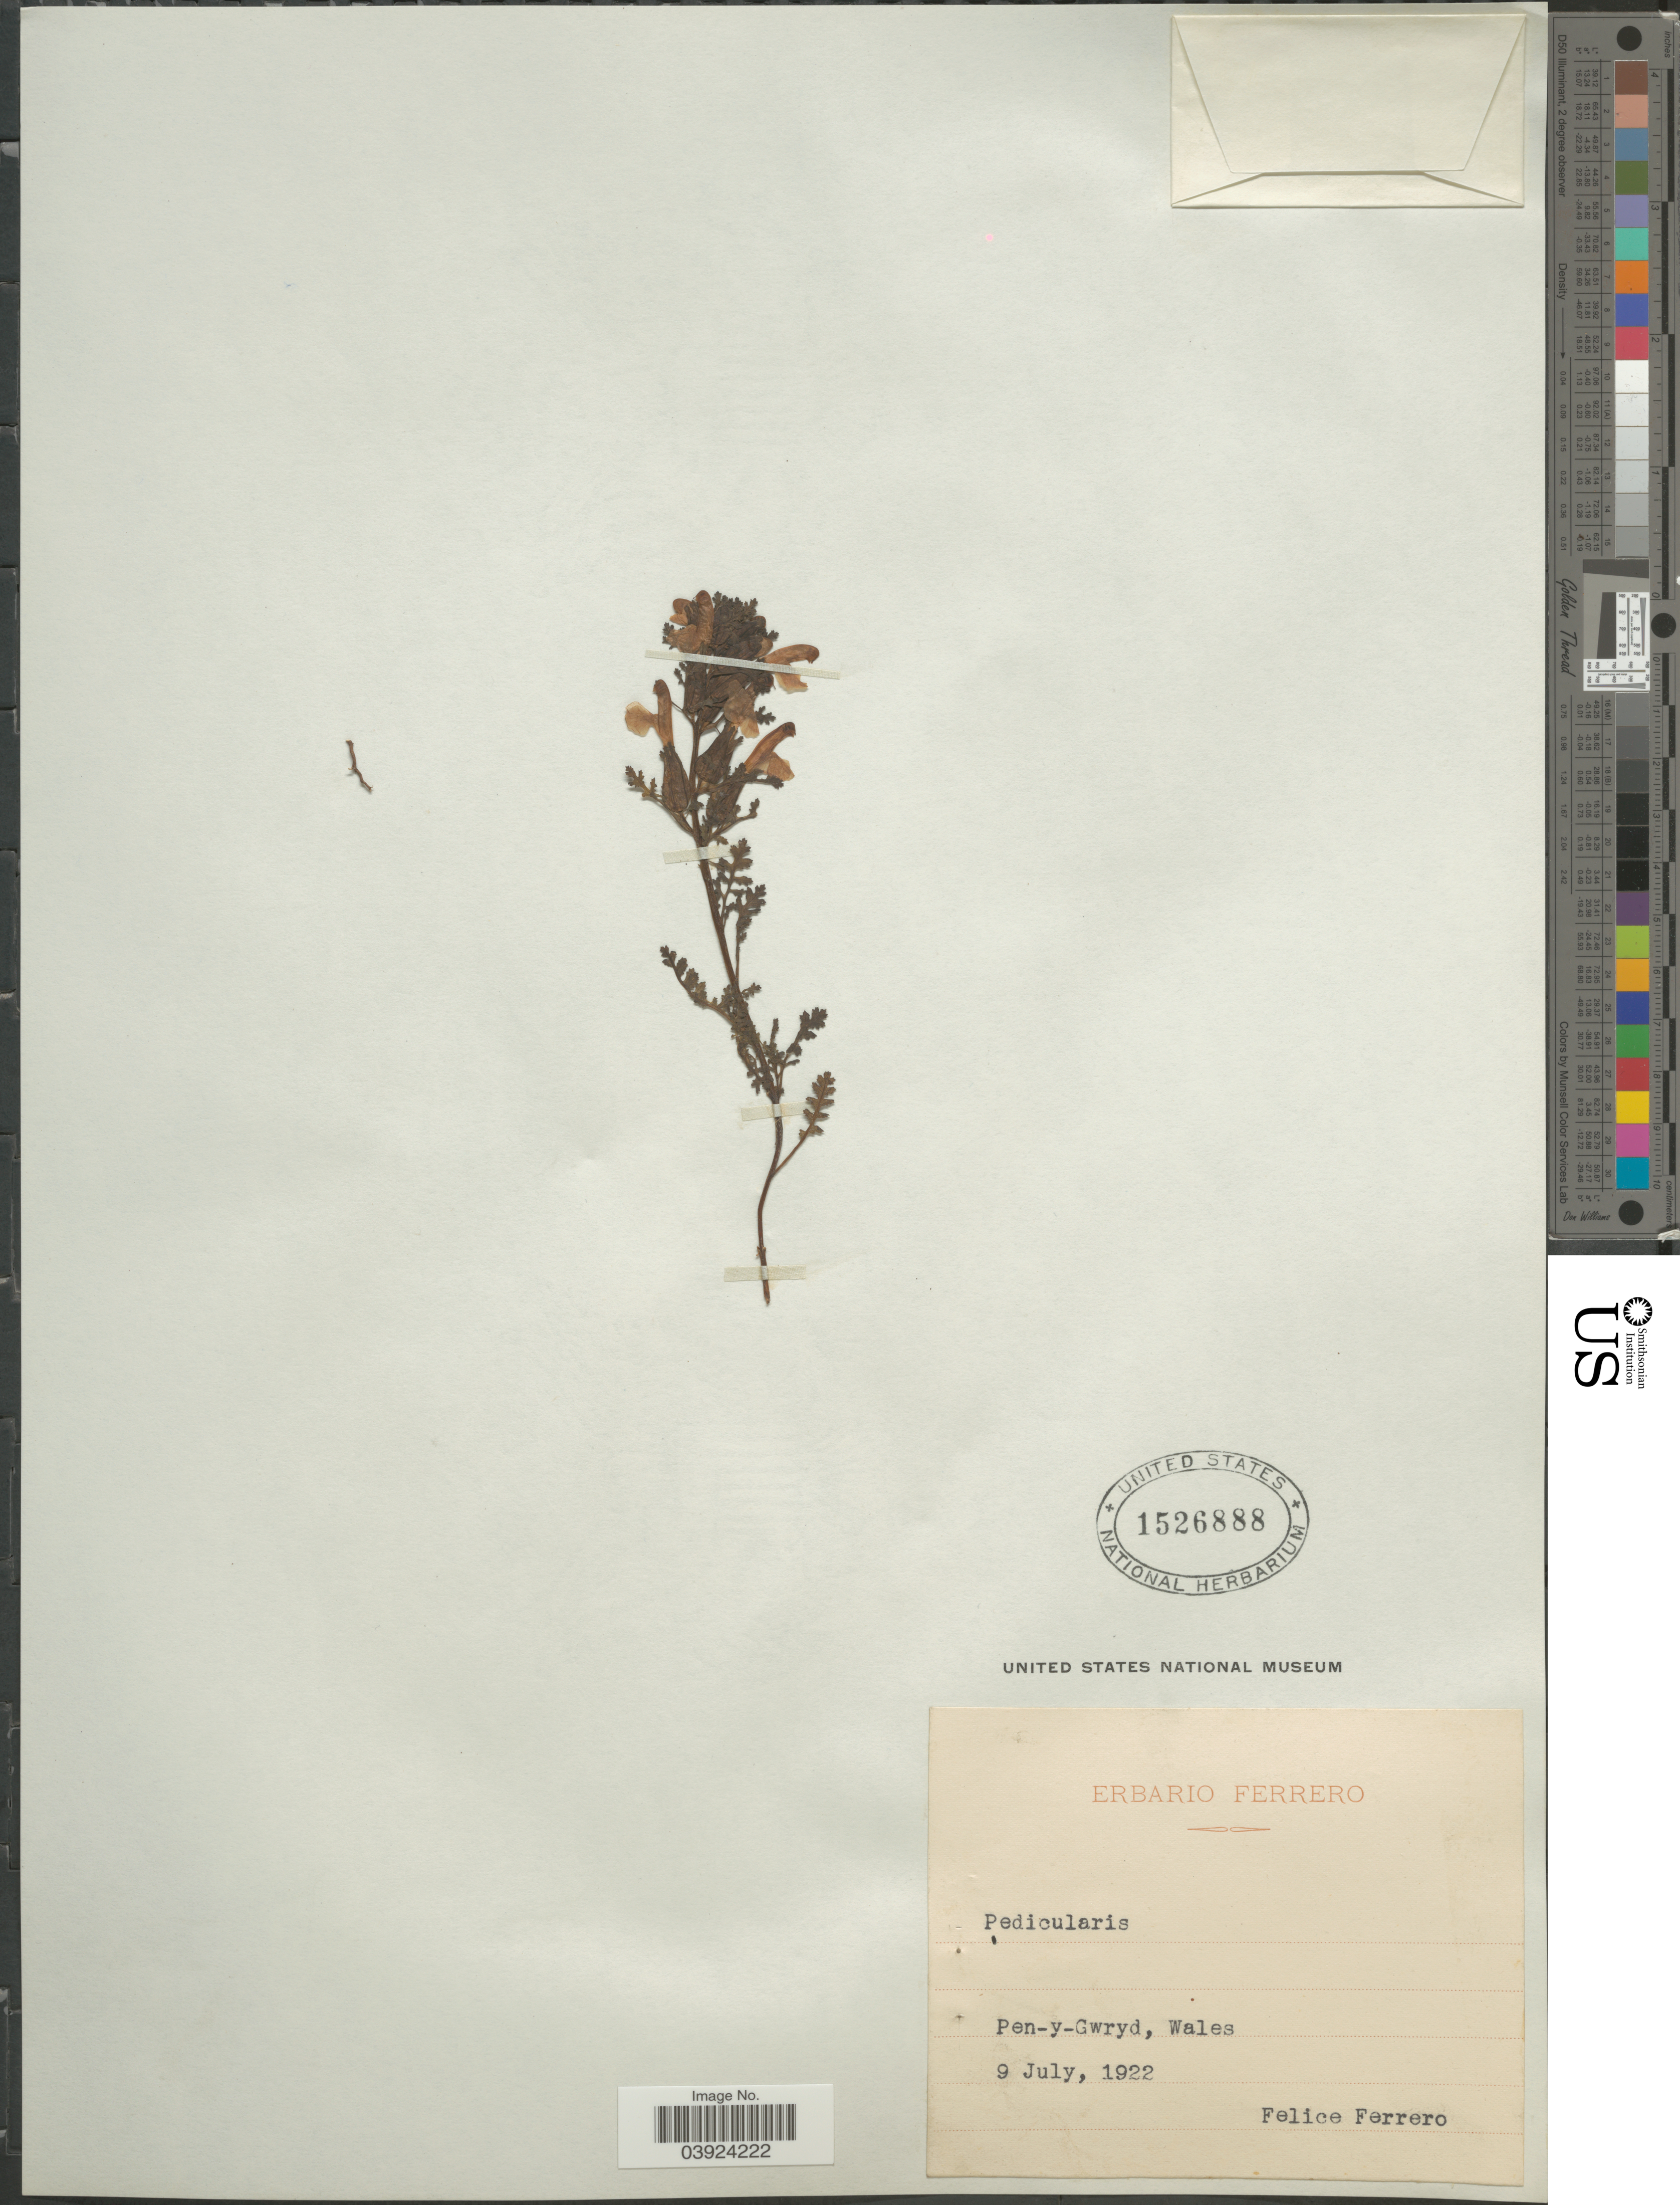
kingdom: Plantae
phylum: Tracheophyta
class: Magnoliopsida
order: Lamiales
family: Orobanchaceae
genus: Pedicularis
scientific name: Pedicularis sp.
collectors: F. Ferrero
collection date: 1922-07-09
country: United Kingdom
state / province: Wales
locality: Pen-y-Gwryd.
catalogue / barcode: US 1526888